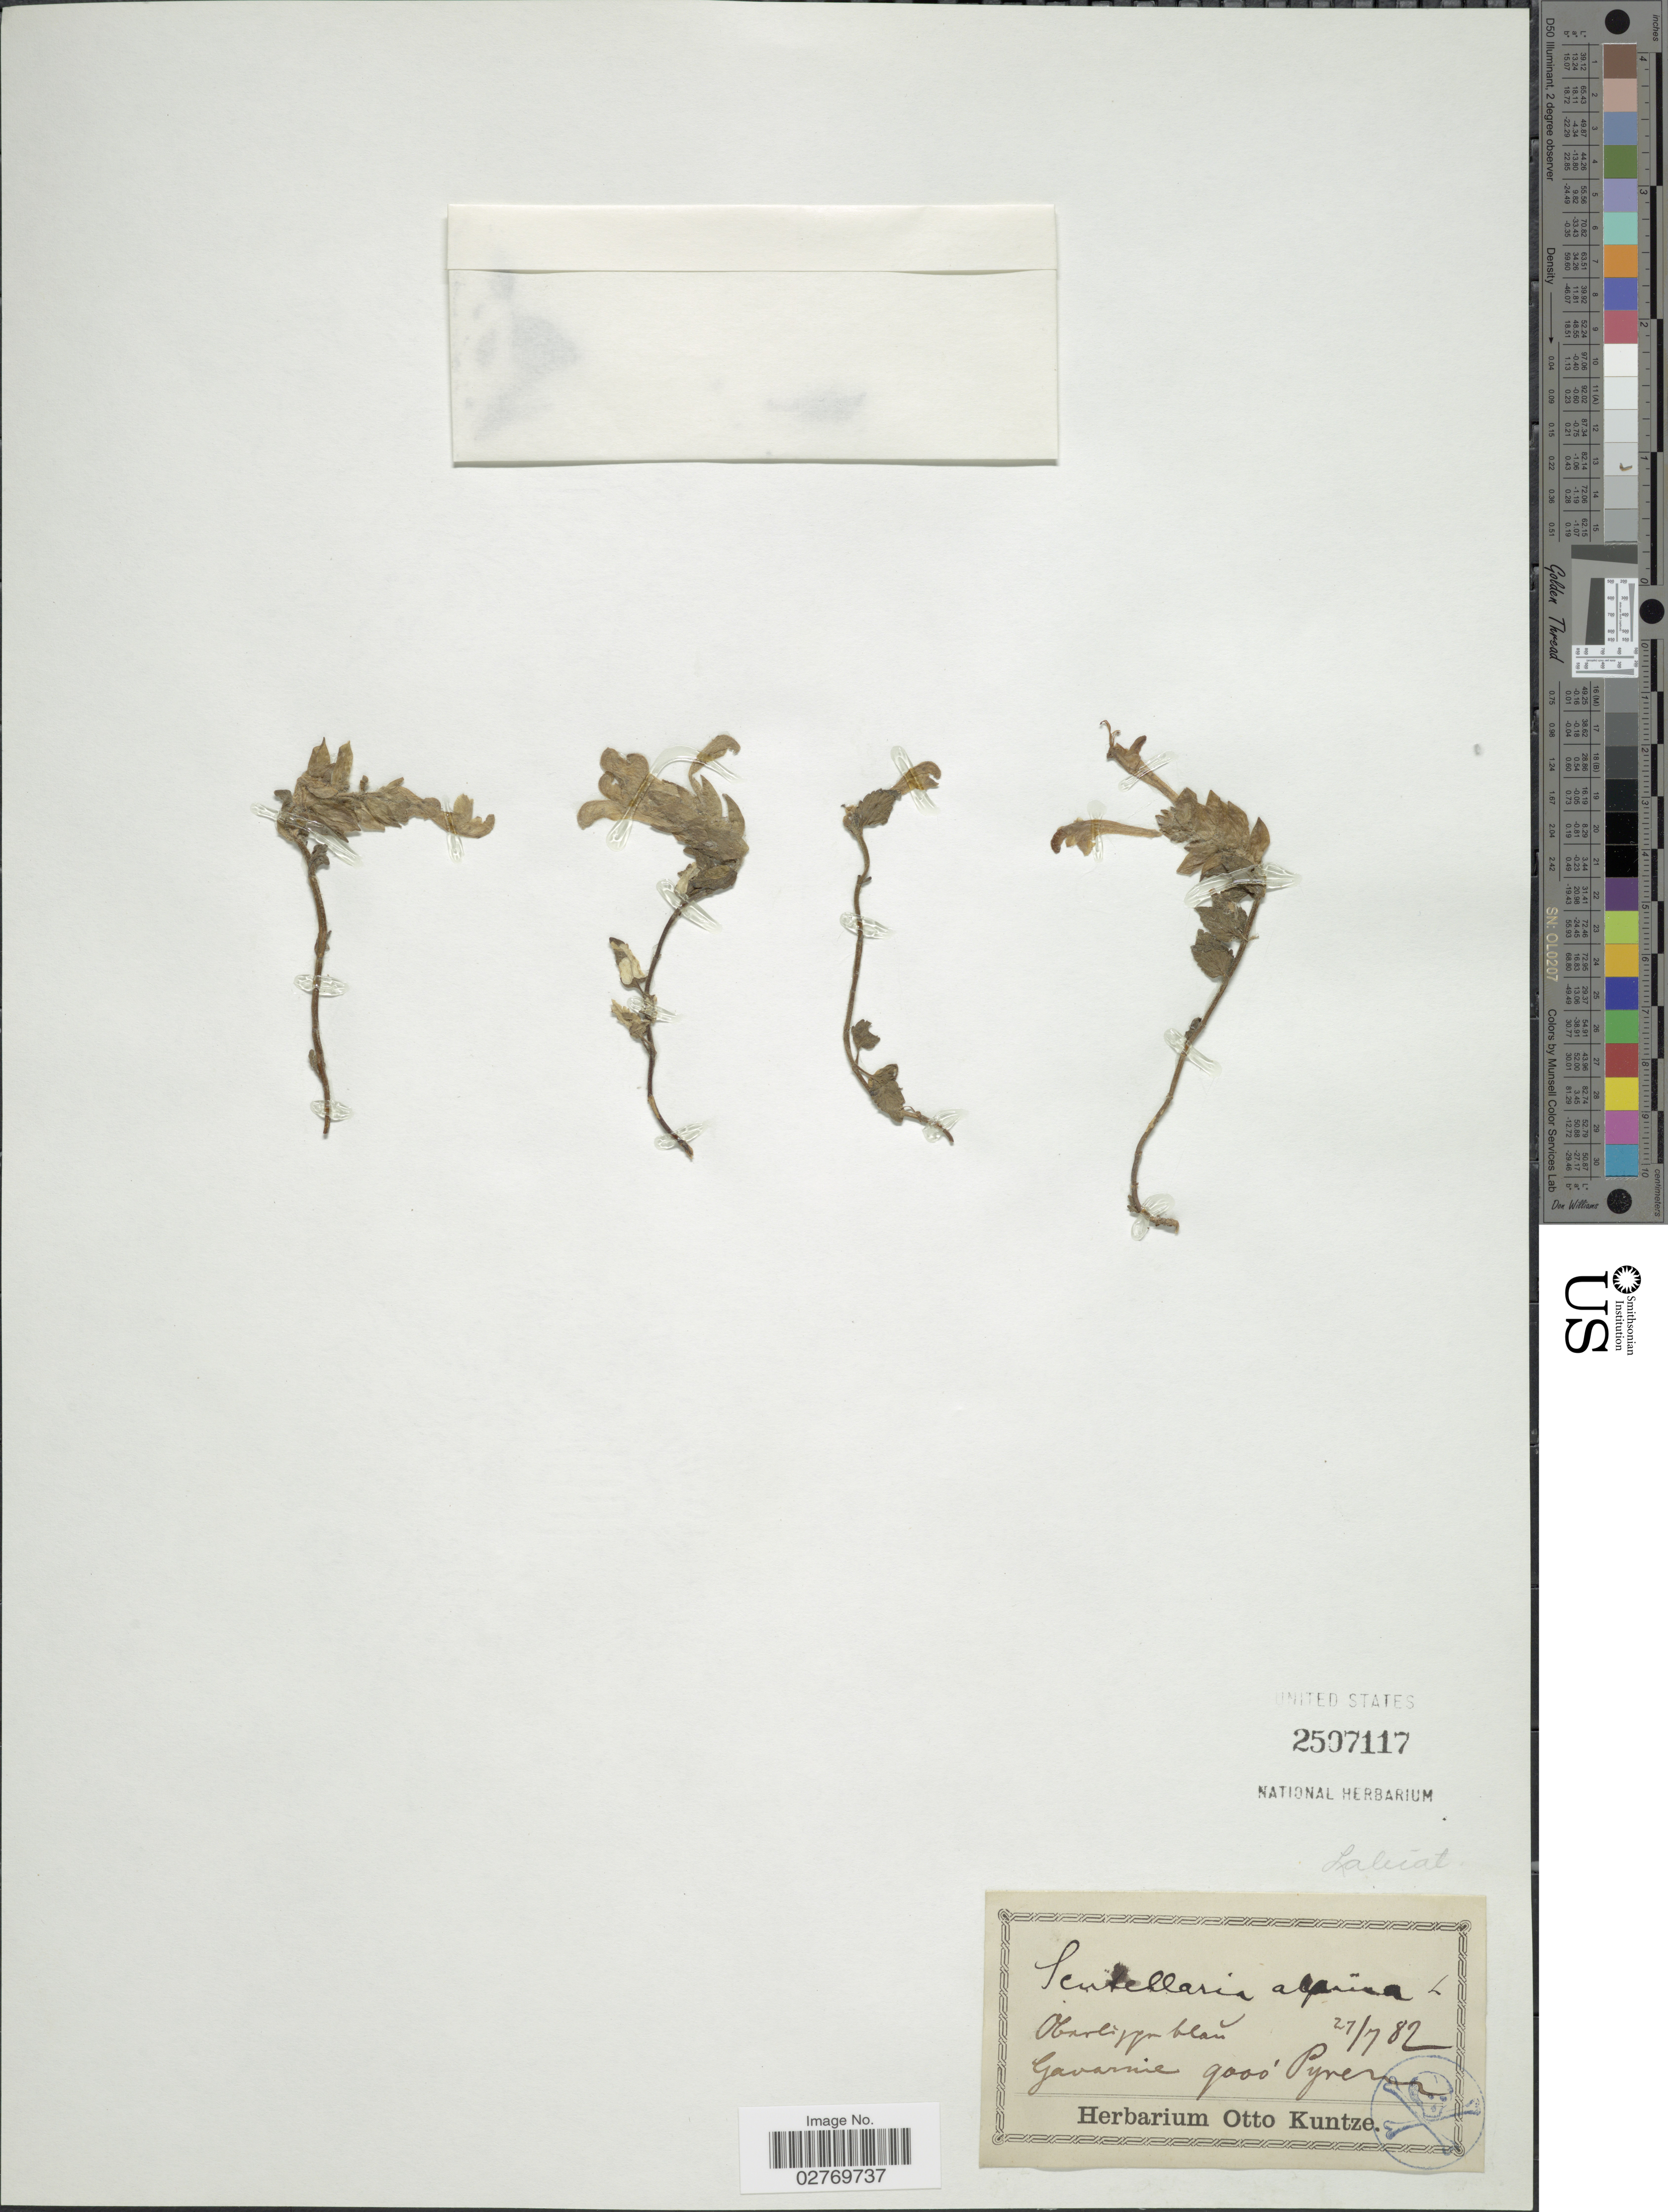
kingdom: Plantae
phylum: Tracheophyta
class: Magnoliopsida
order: Lamiales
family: Lamiaceae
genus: Scutellaria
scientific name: Scutellaria alpina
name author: L.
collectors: ex herb. Otto Kuntze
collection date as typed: Transcribed d/m/y: 27/7/82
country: France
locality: Gavarnie, Pyren.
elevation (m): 2743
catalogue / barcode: US 2507117